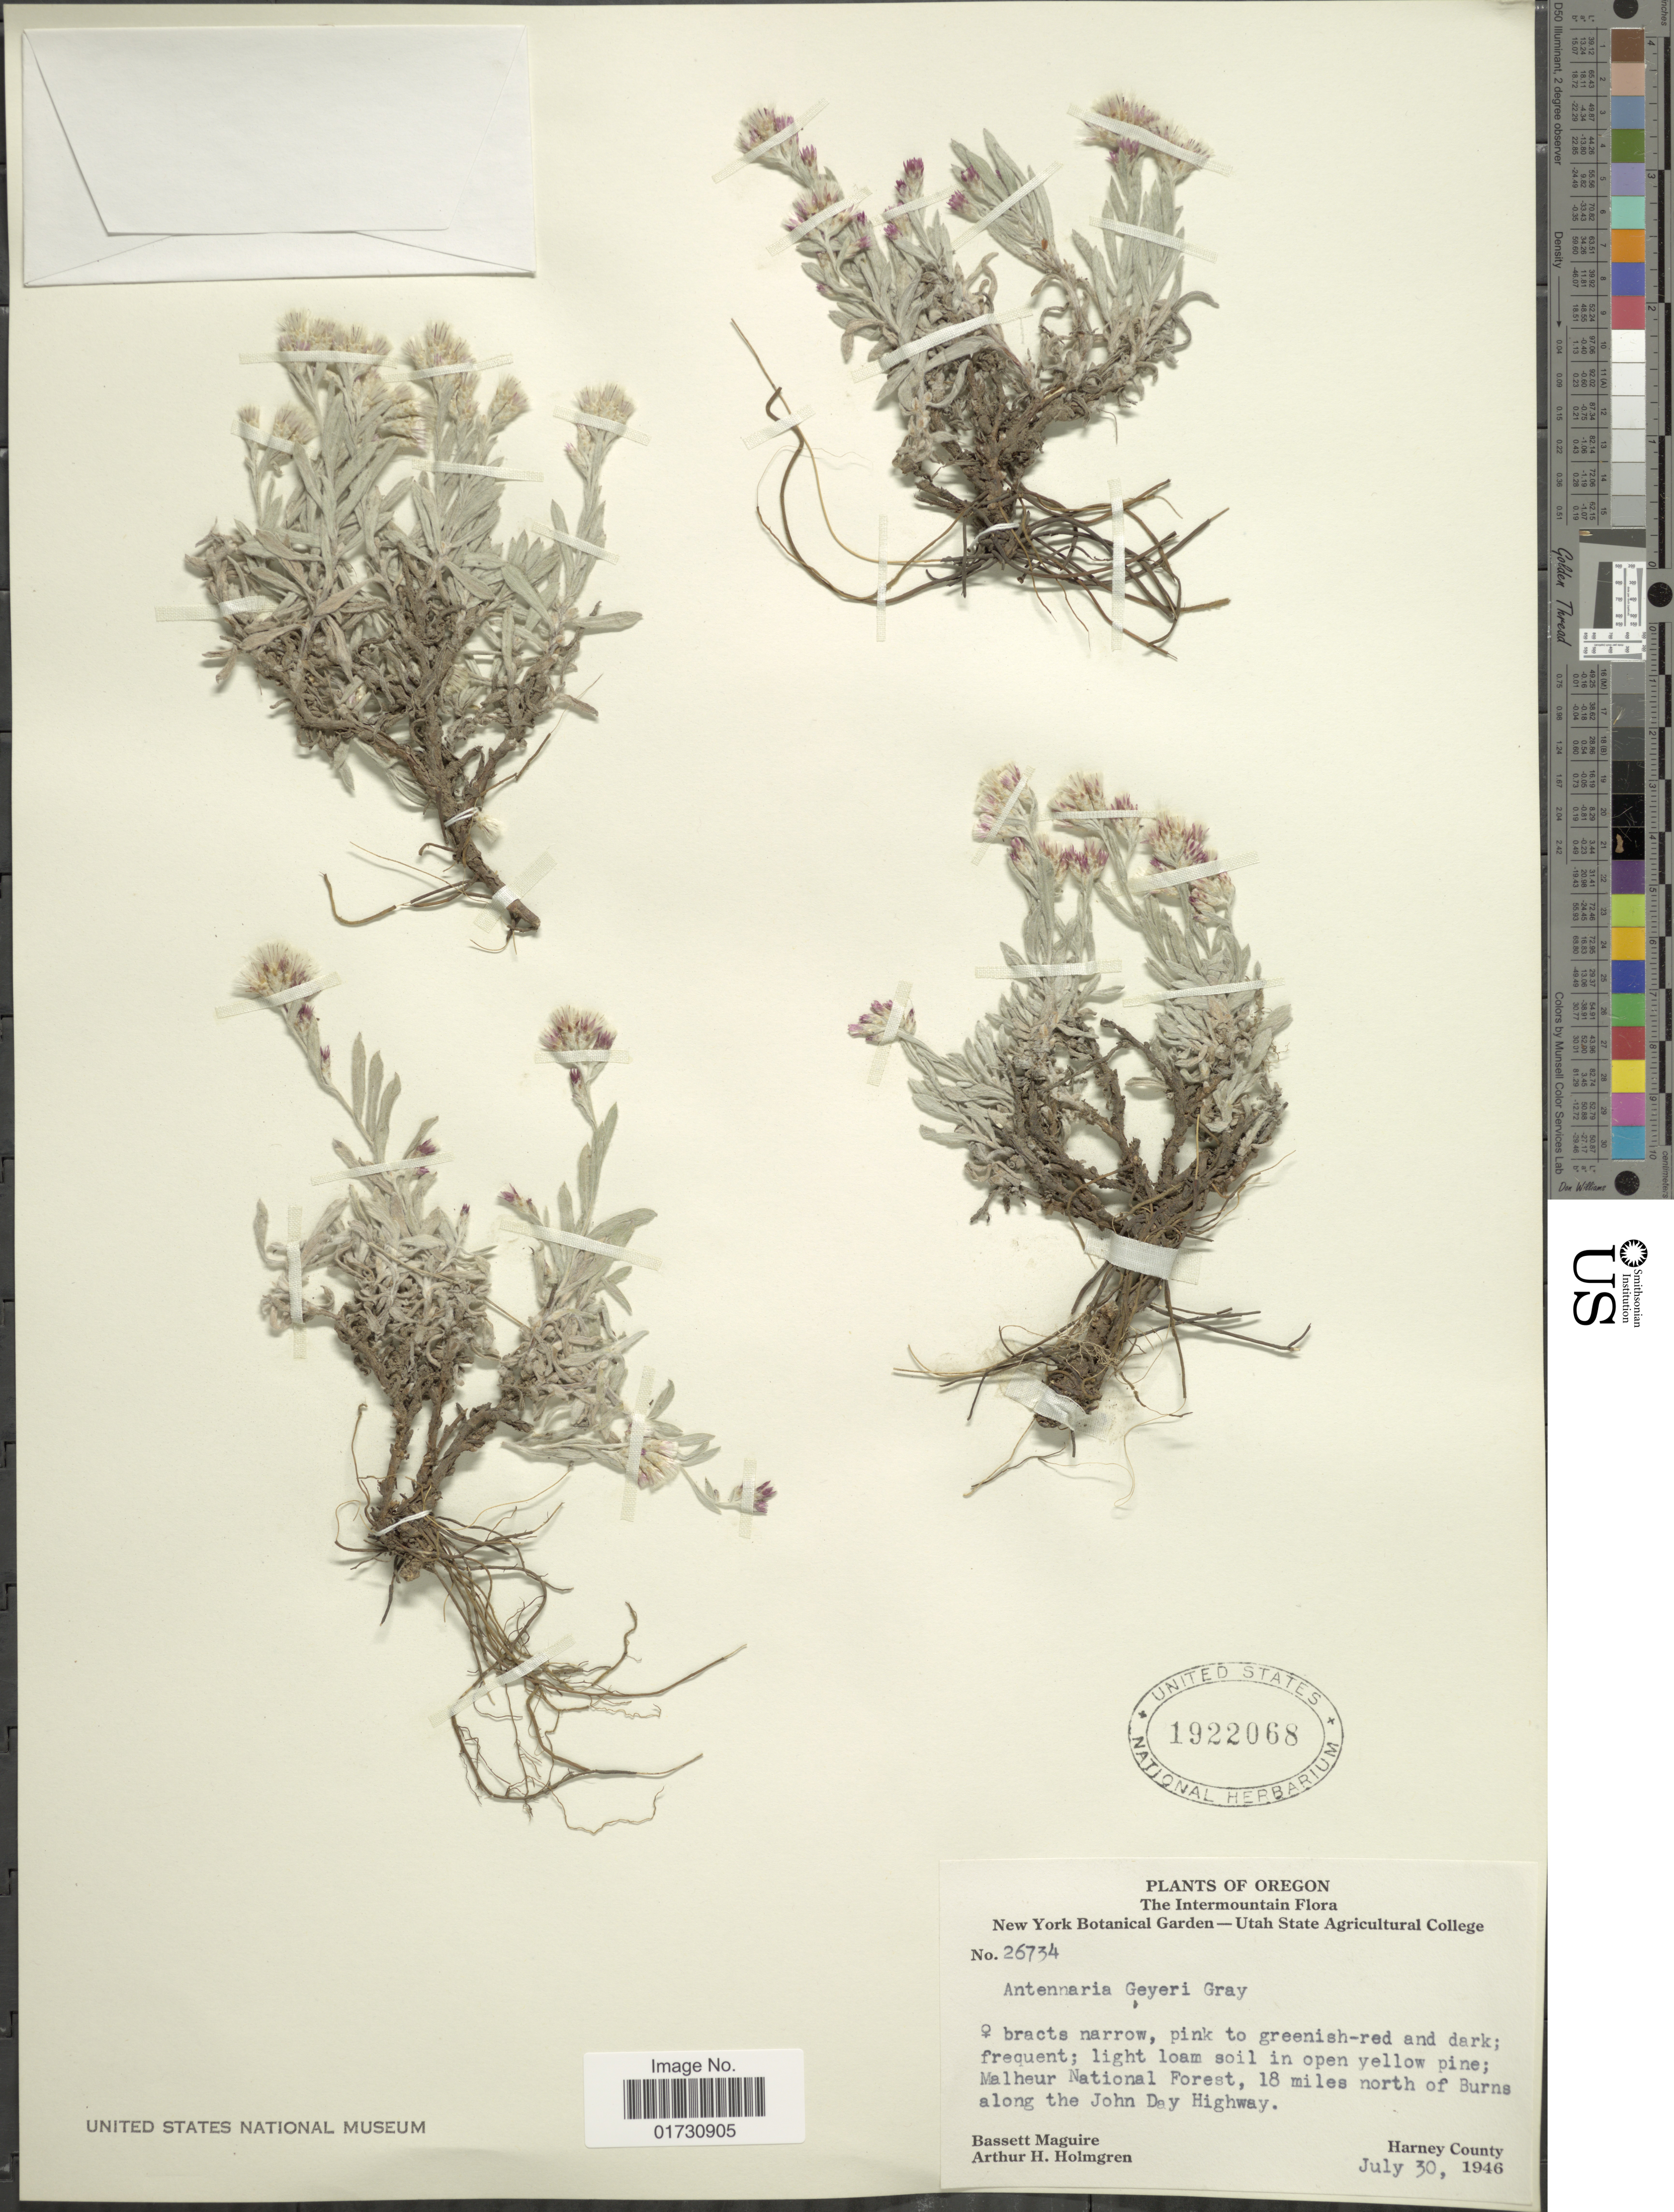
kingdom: Plantae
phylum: Tracheophyta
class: Magnoliopsida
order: Asterales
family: Asteraceae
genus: Antennaria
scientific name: Antennaria geyeri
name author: A. Gray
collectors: B. Maguire & A. H. Holmgren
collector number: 26734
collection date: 1946-07-30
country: United States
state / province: Oregon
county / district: Harney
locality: The Intermountain, Malheur National Forest, 18 miles north of Burns along the John Day Highway, Harney County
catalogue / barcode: US 1922068